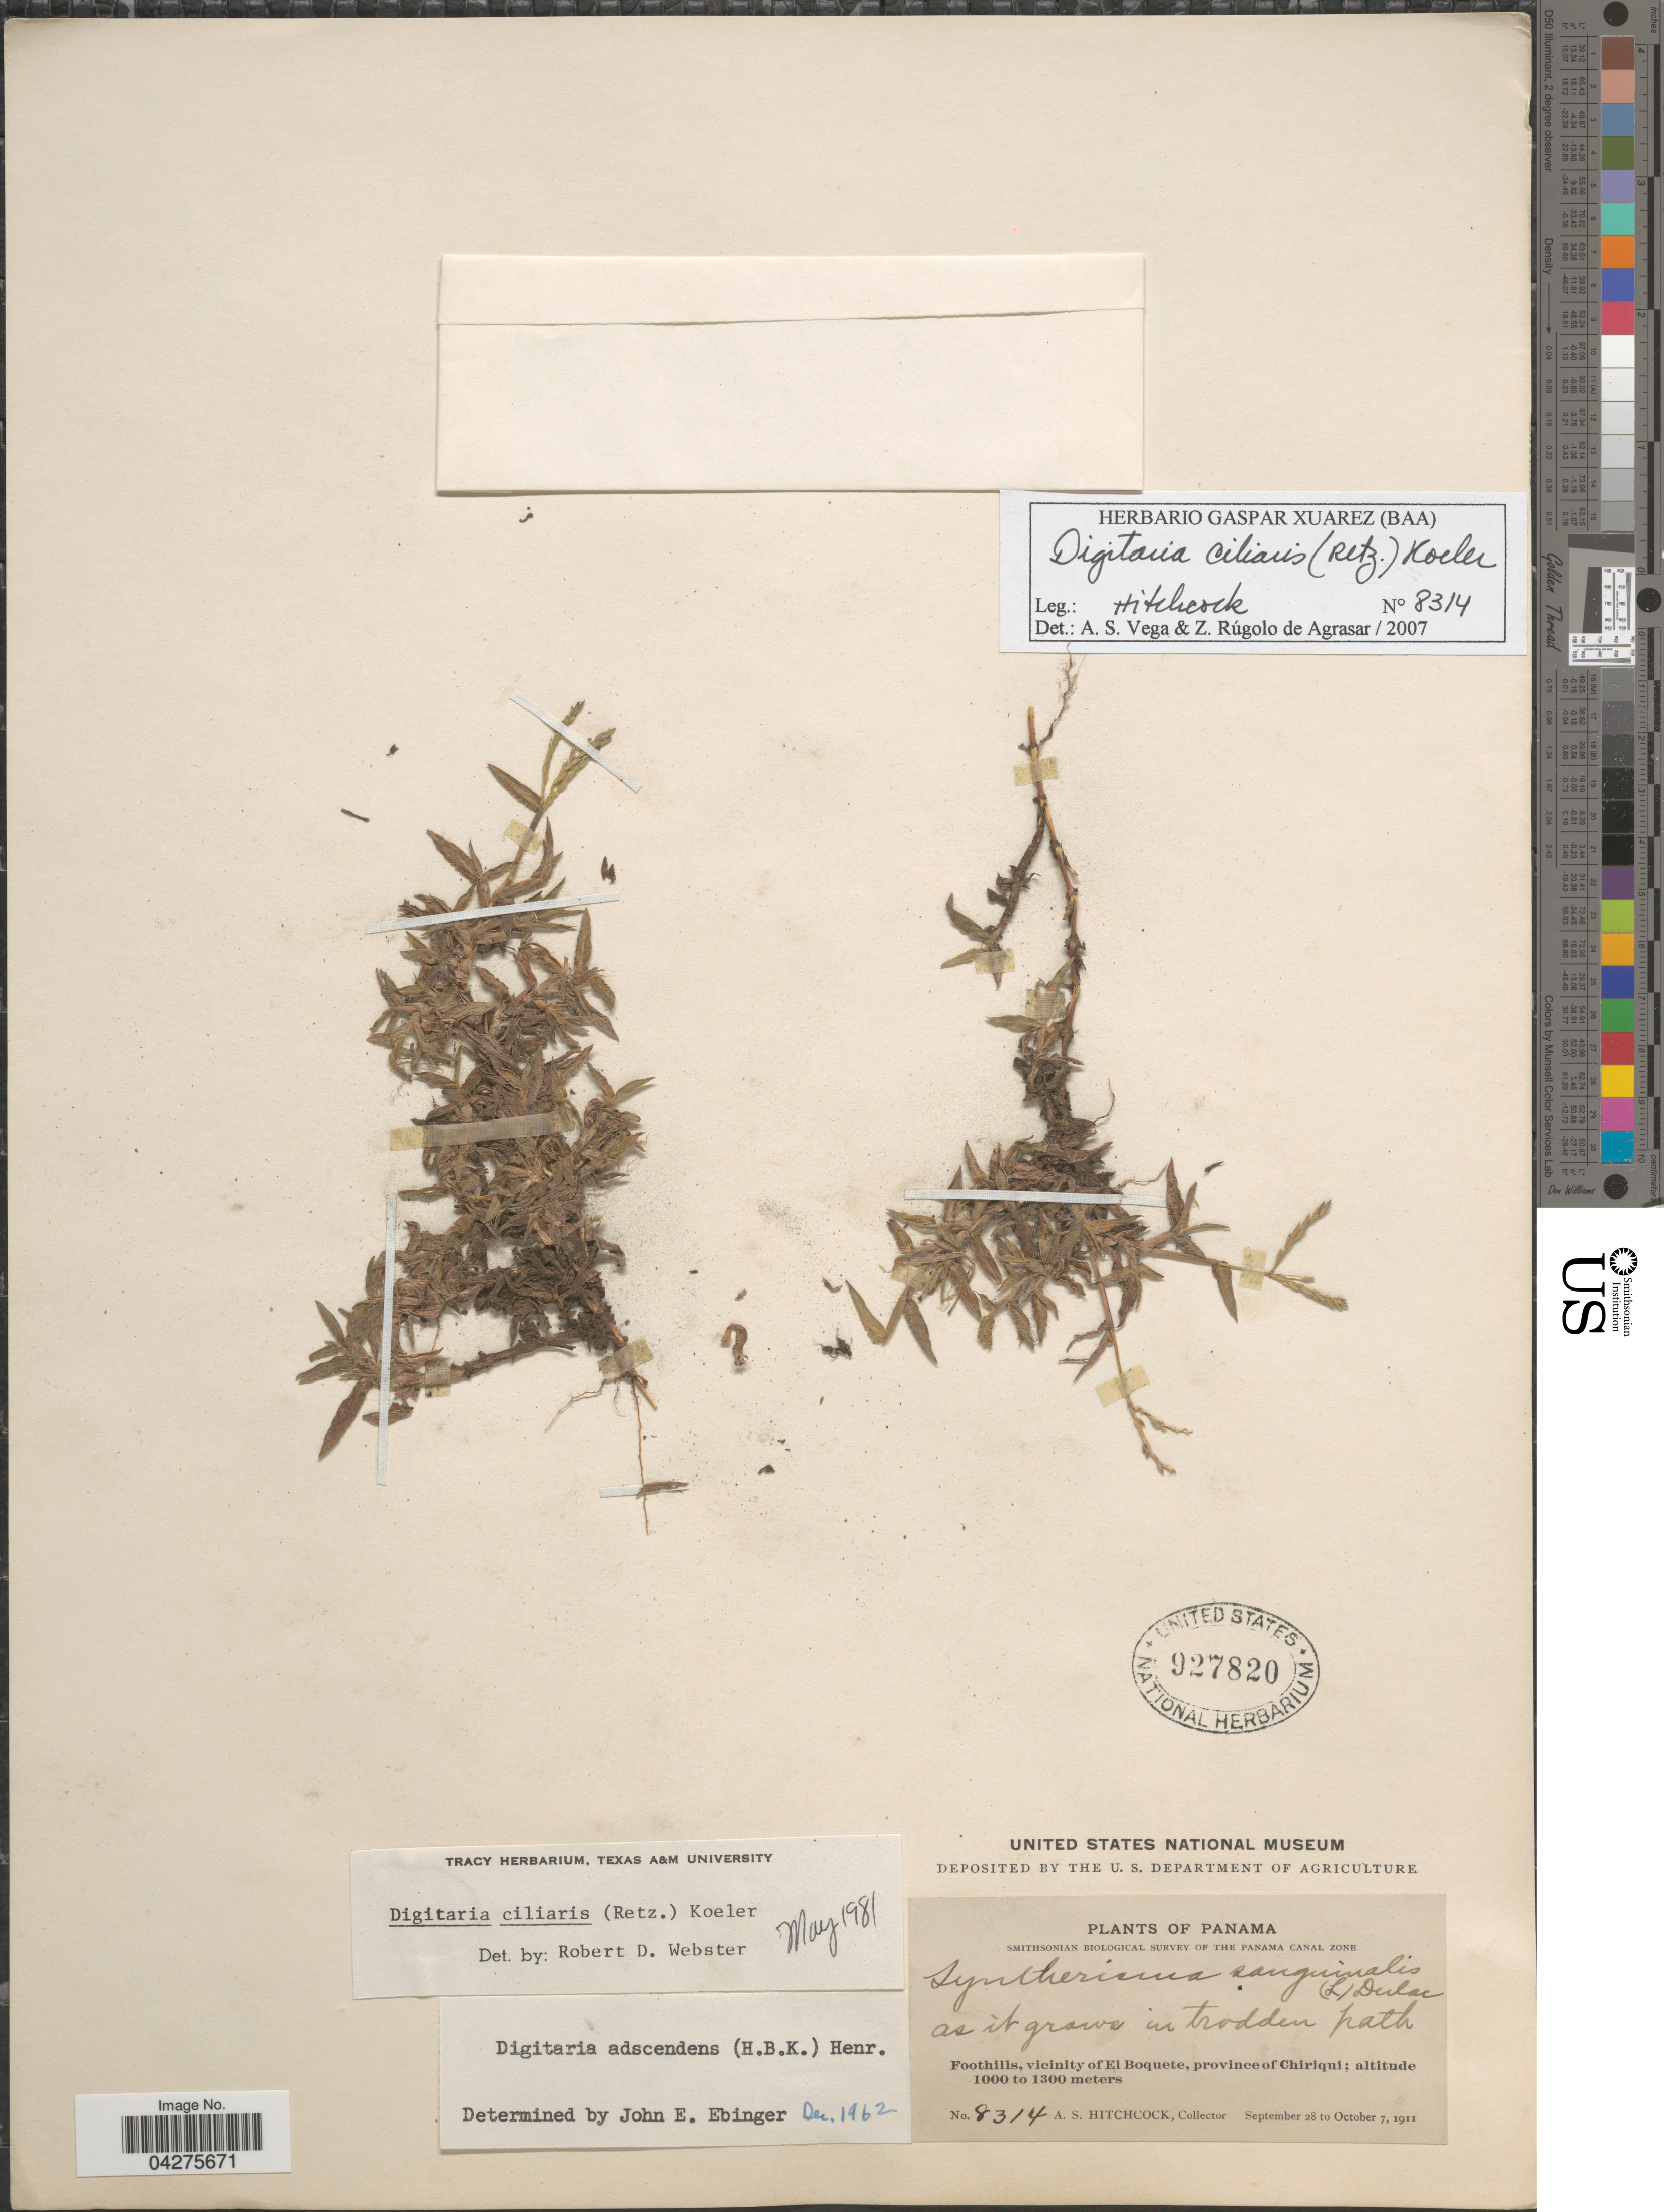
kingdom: Plantae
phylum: Tracheophyta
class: Liliopsida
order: Poales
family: Poaceae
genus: Digitaria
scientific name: Digitaria ciliaris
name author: (Retz.) Koeler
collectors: A. S. Hitchcock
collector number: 8314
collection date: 1911-09-28/1911-10-07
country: Panama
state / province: Chiriqui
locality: Smithsonian Biological Survey of the Panama Canal Zone. Foothills, vicinity of El Boquete.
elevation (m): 1000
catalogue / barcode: US 927820